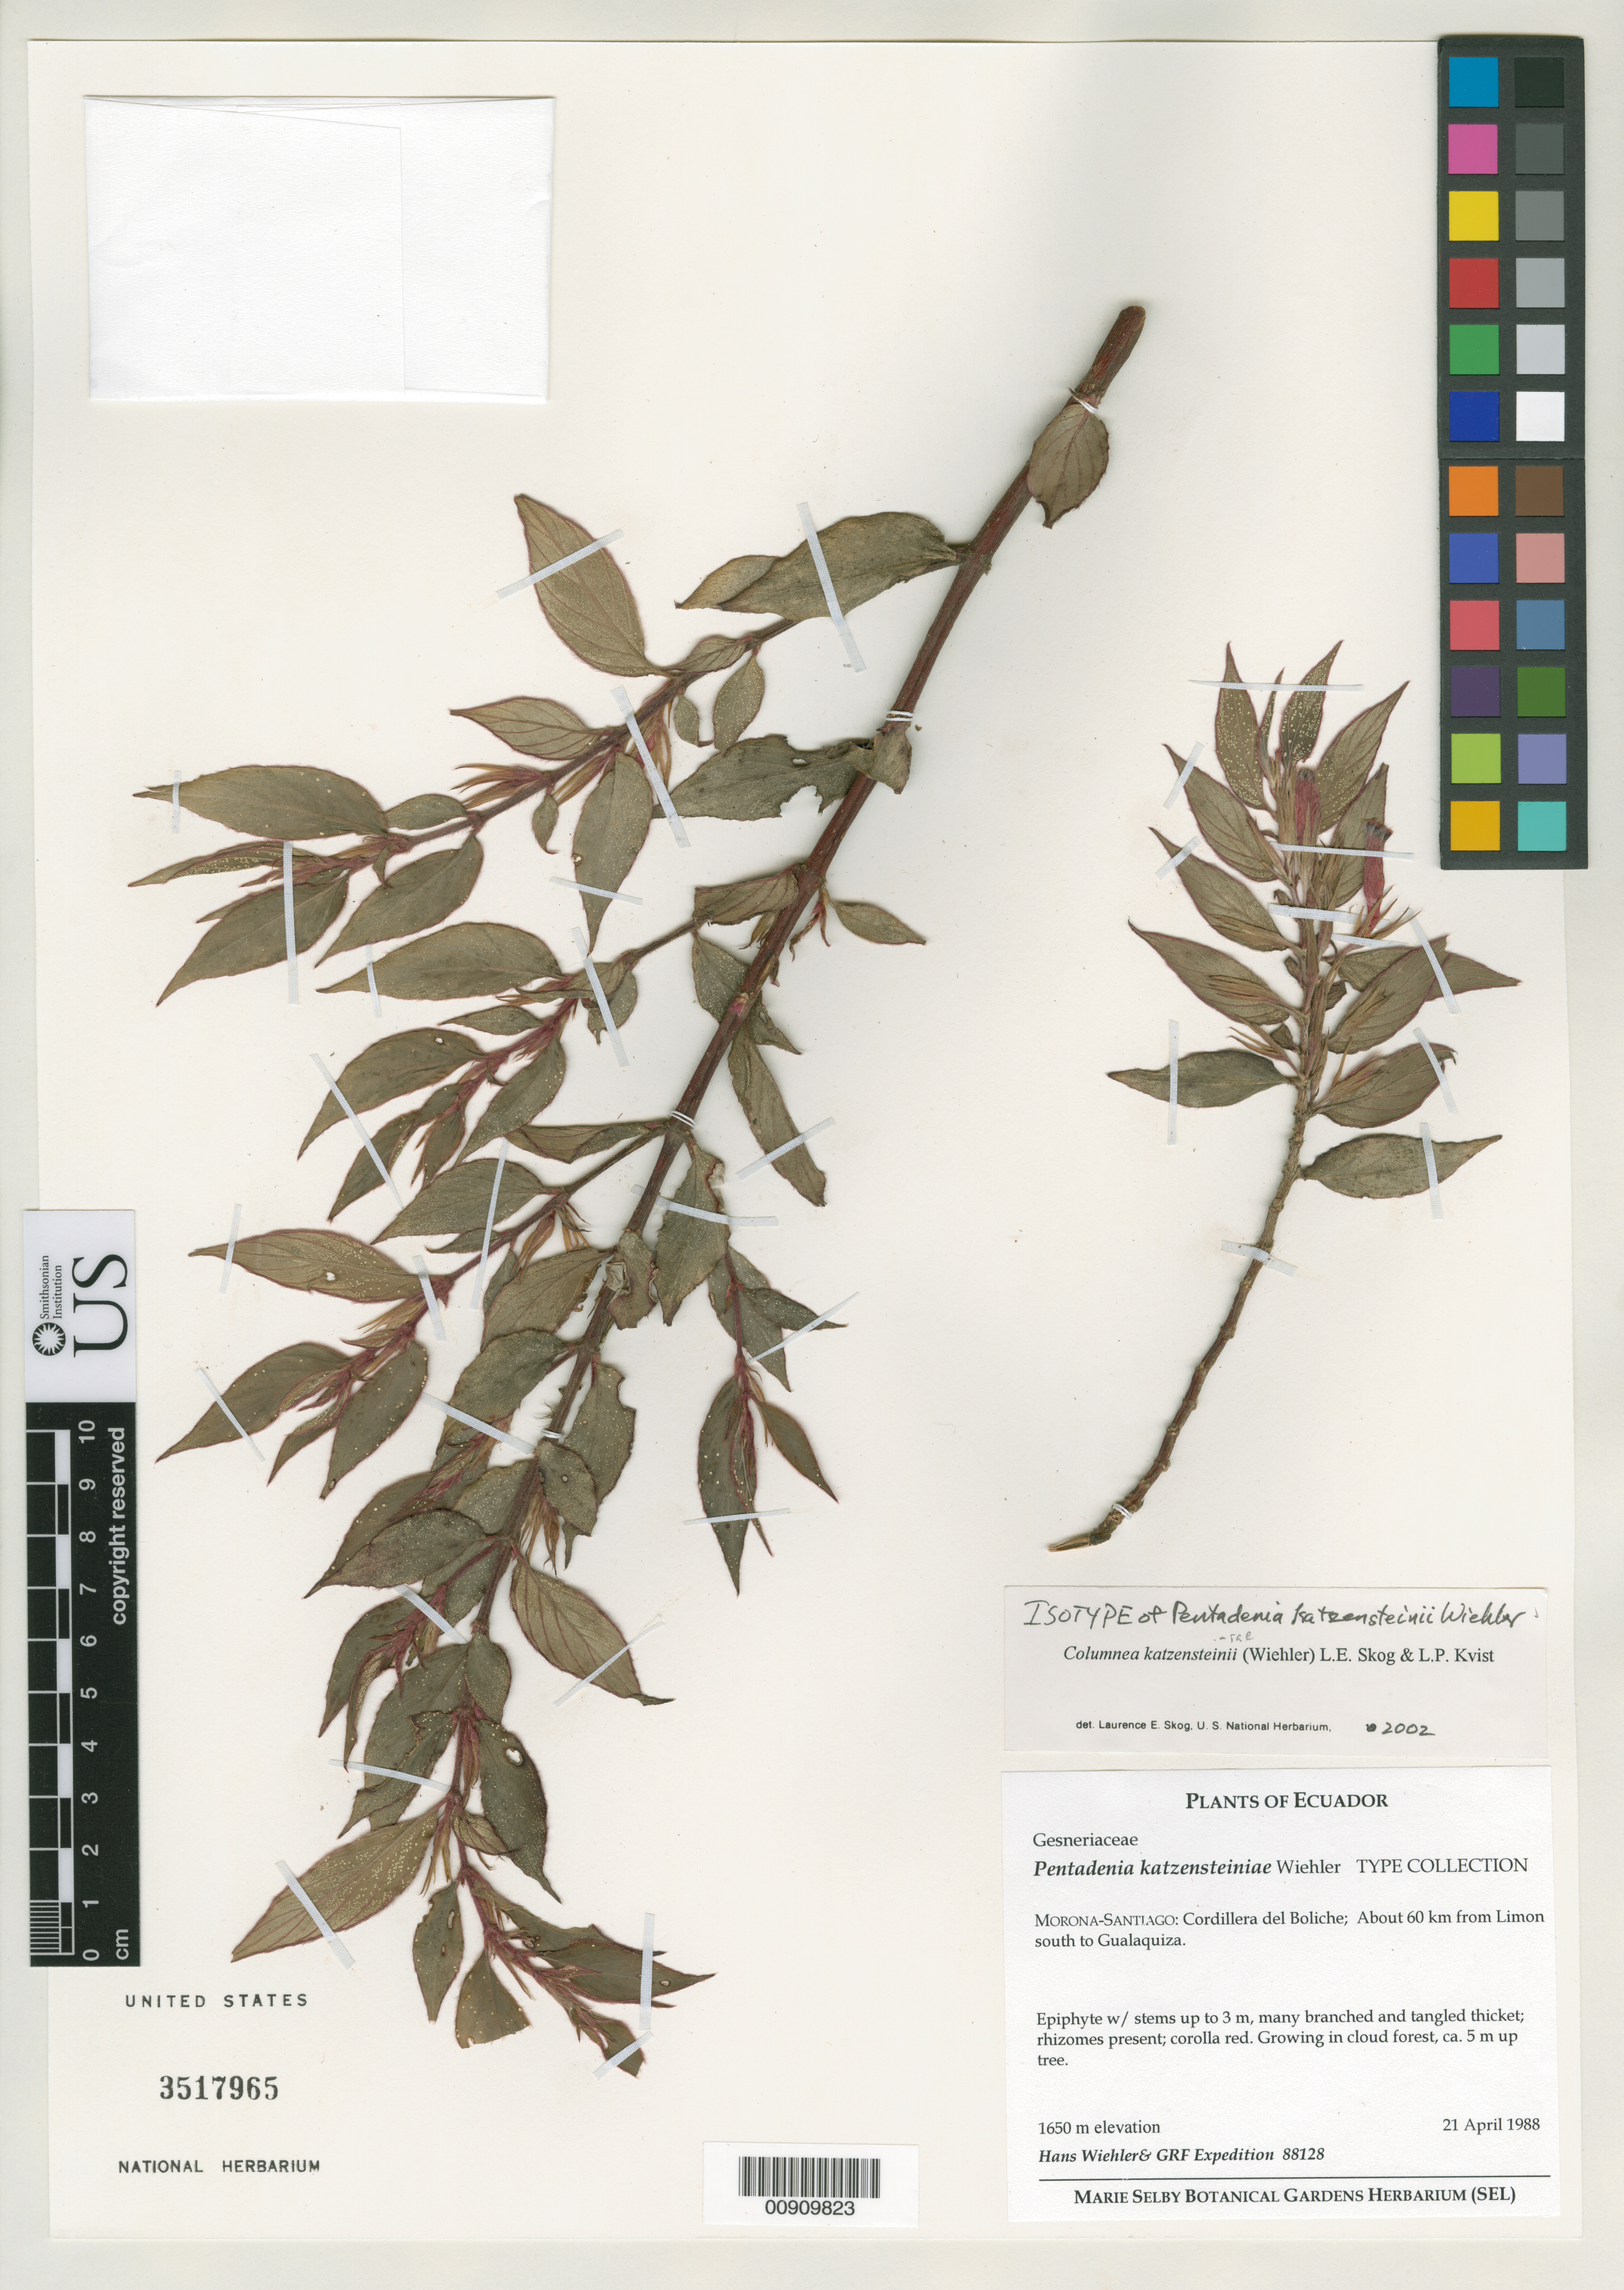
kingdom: Plantae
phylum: Tracheophyta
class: Magnoliopsida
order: Lamiales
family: Gesneriaceae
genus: Pentadenia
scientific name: Pentadenia katzensteiniae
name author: Wiehler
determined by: Skog, Laurence E.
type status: Isotype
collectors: H. J. Wiehler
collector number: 88128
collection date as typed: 21 Apr 1988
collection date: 1988-04-21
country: Ecuador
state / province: Morona-Santiago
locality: Morona-Santiago: Cordillera del Boliche; about 60 km from Limon south to Gualaquiza.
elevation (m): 1650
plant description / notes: Name originally published as "katzensteinii". Cited by J.R. Clark et al., Selbyana 24: 119-140 (2003).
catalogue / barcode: US 3517965